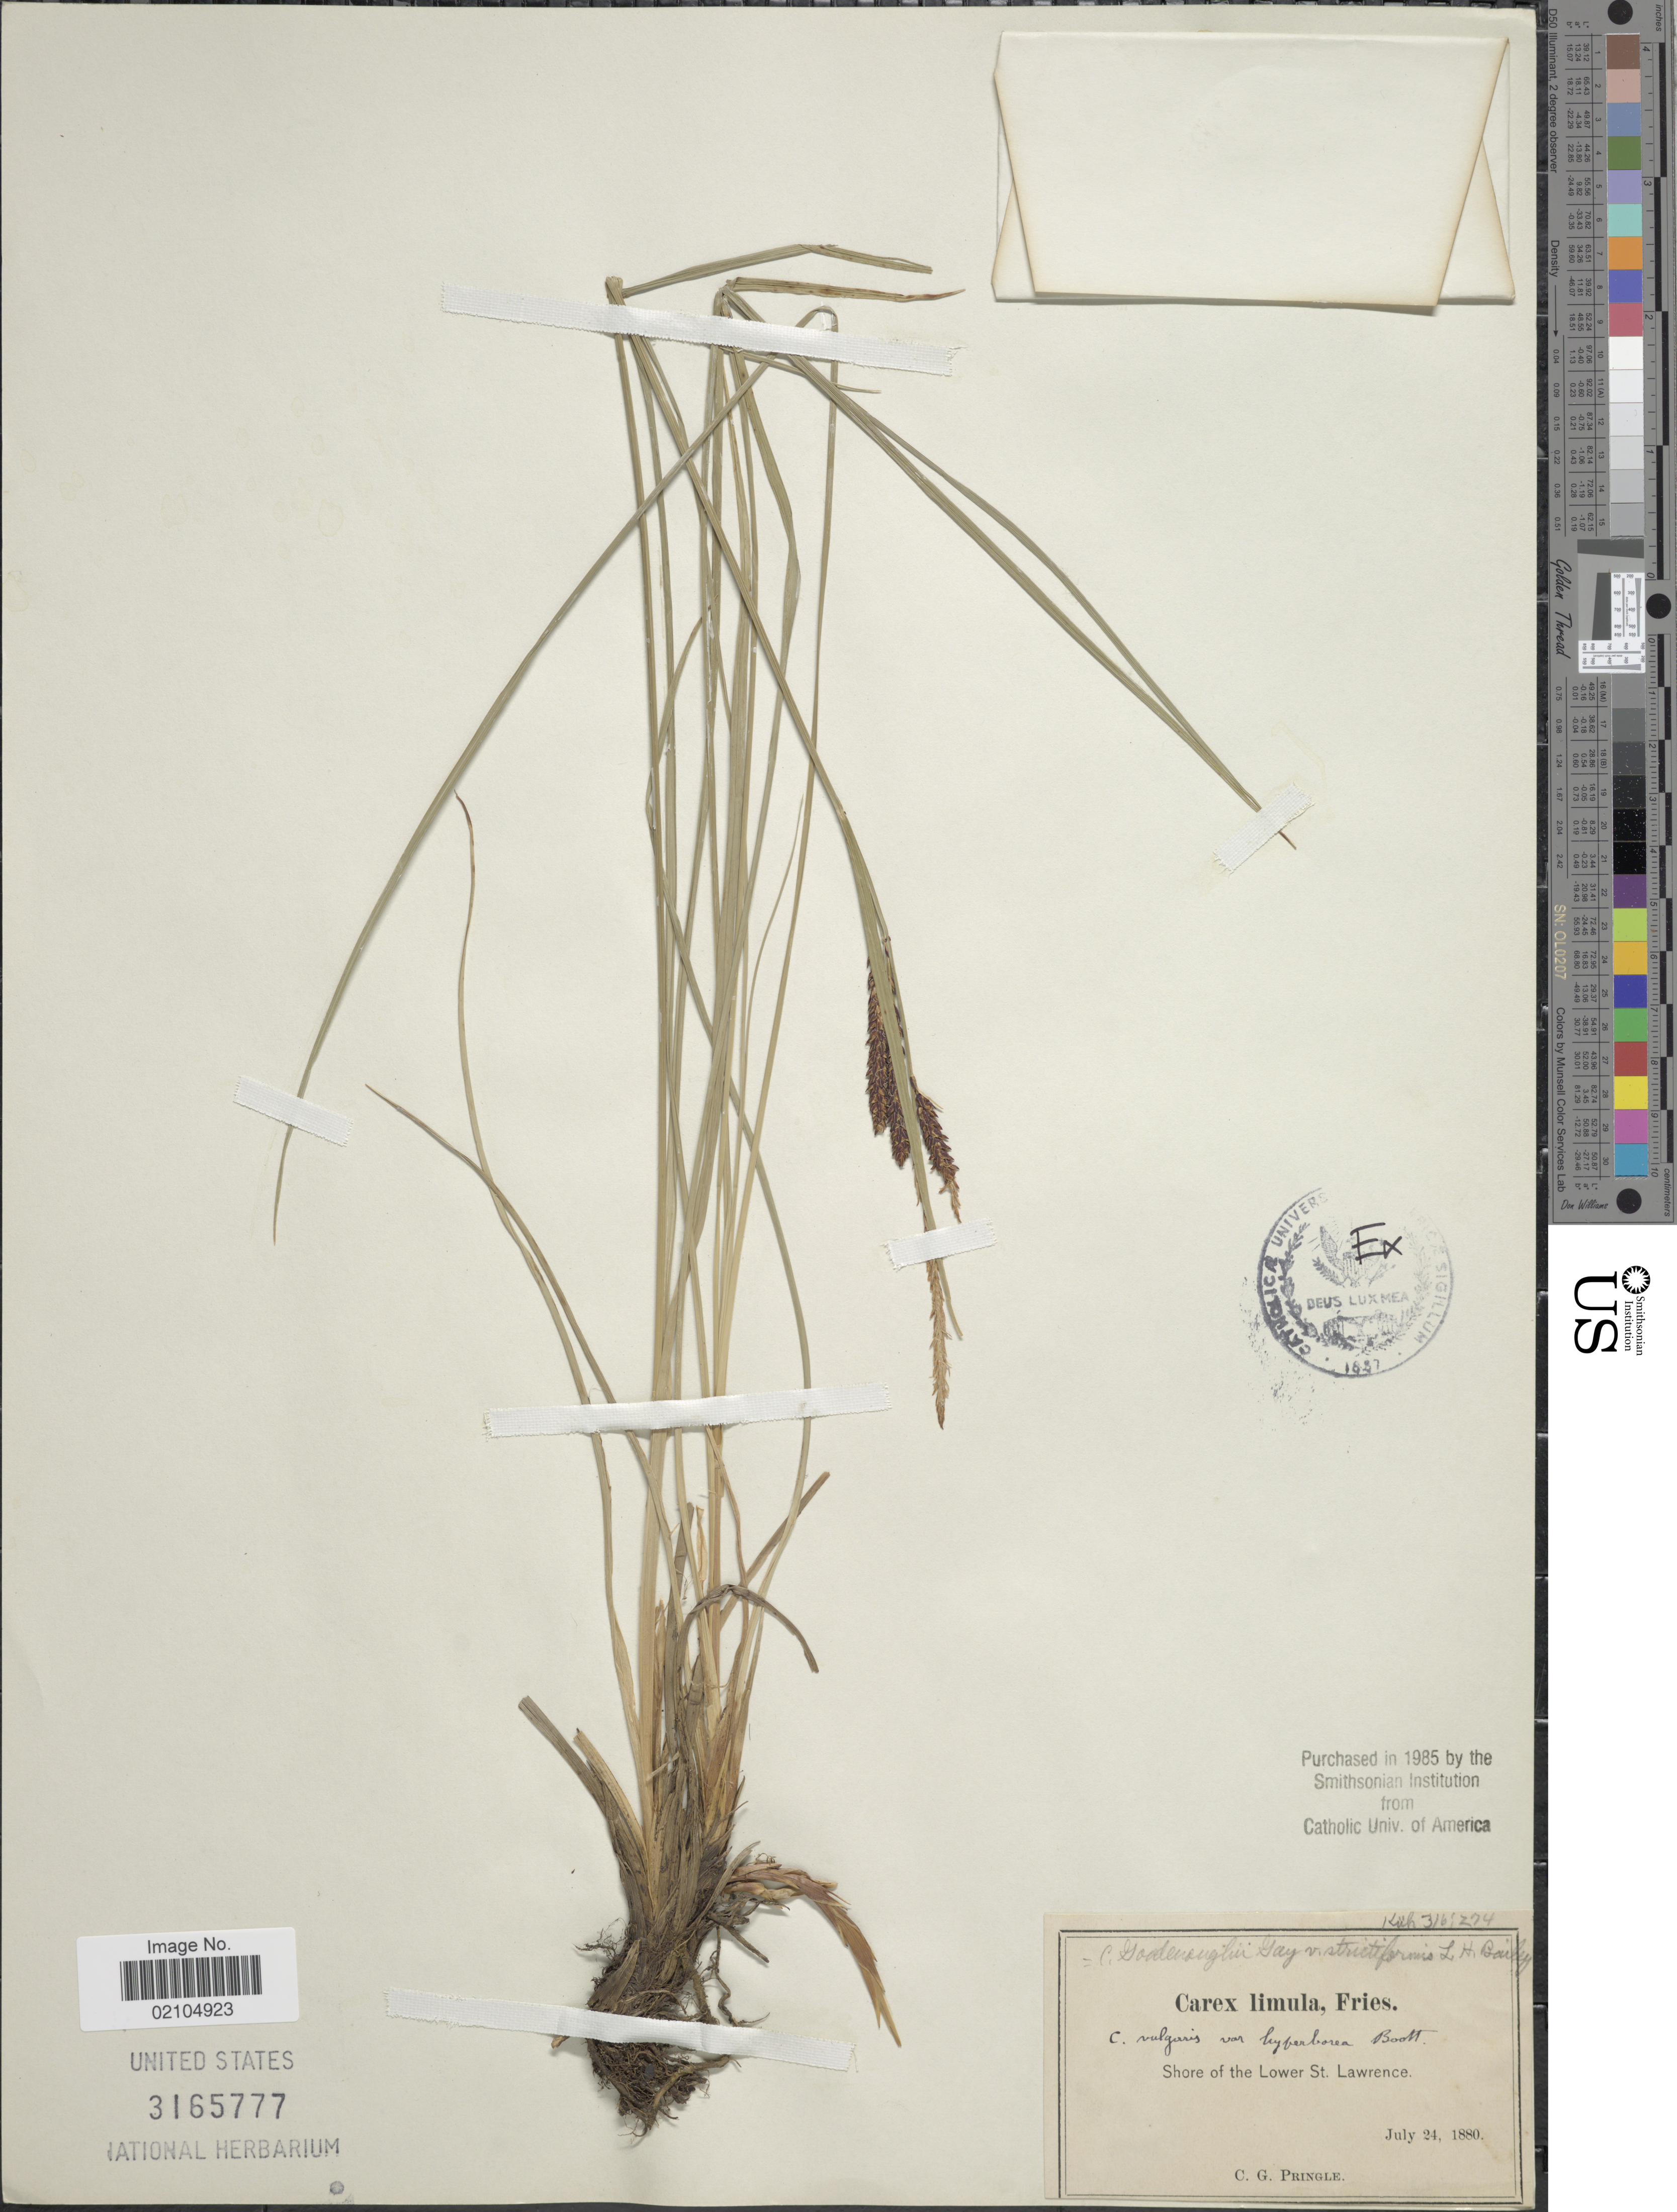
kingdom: Plantae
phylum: Tracheophyta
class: Liliopsida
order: Poales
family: Cyperaceae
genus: Carex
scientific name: Carex bigelowii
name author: Torr. ex Schwein.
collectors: C. G. Pringle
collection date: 1880-07-24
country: Canada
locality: Shore of the Lower St. Lawrence.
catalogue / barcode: US 3165777